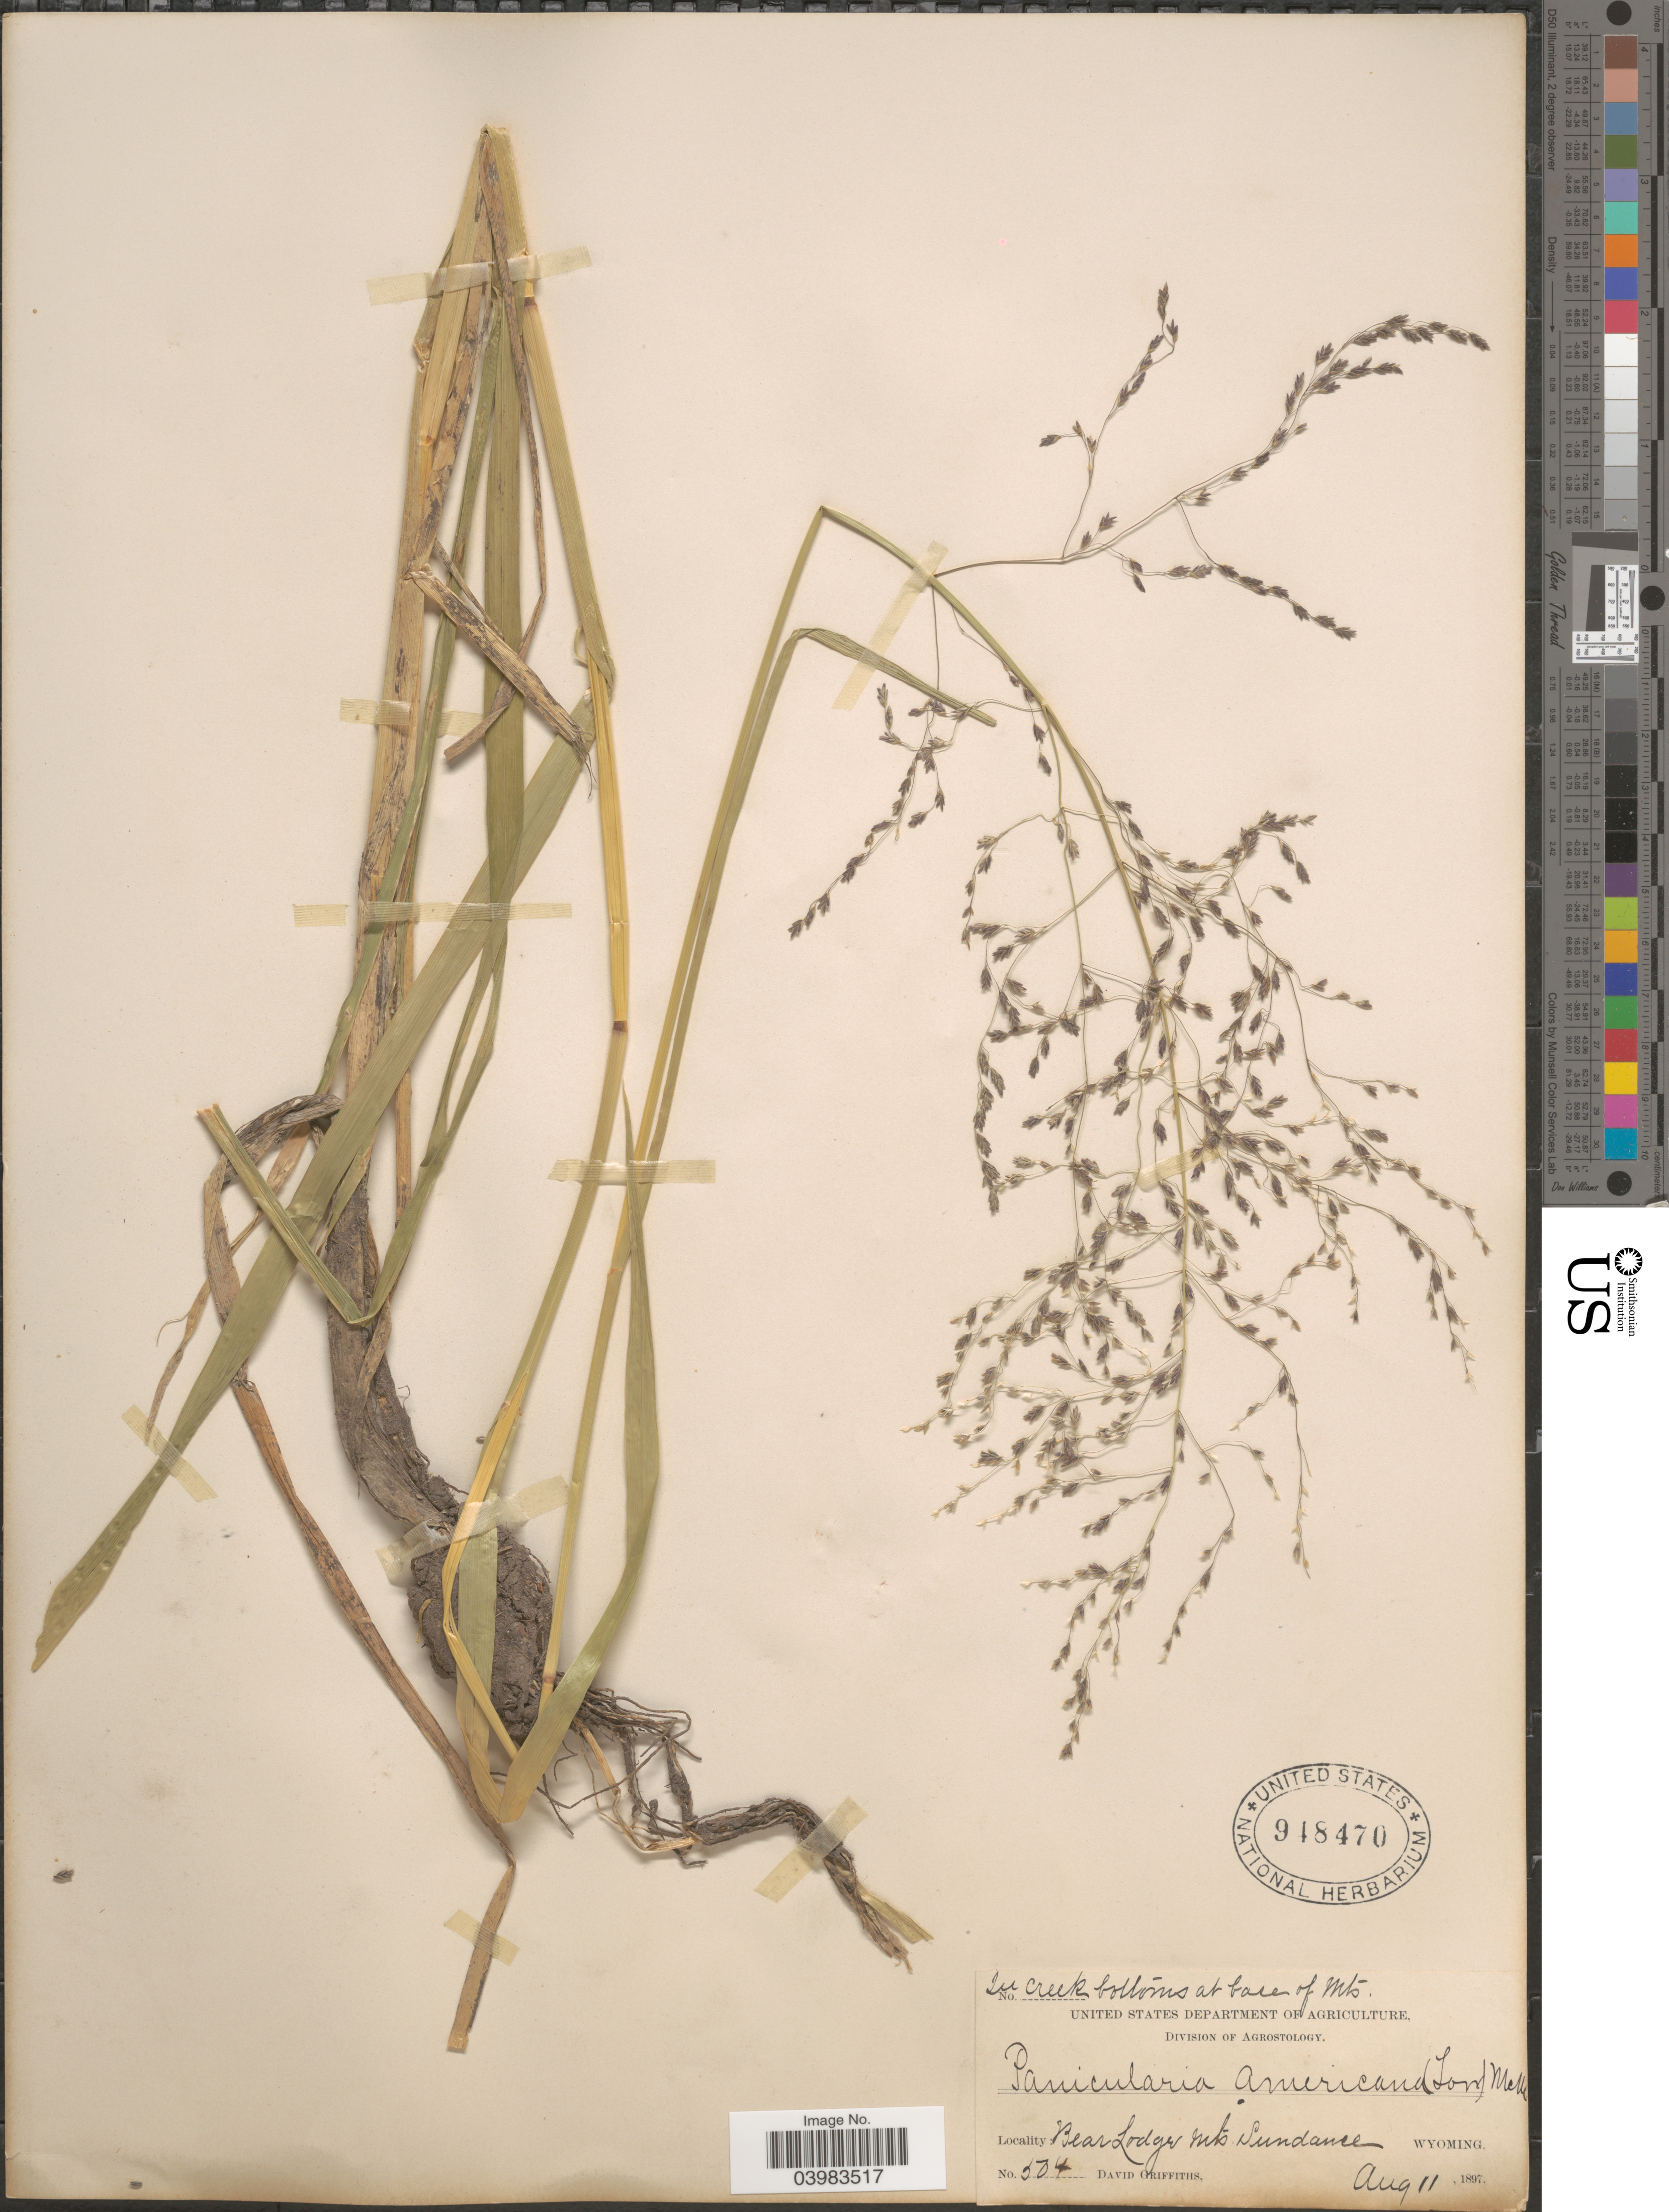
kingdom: Plantae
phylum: Tracheophyta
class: Liliopsida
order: Poales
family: Poaceae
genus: Glyceria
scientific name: Glyceria grandis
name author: S. Watson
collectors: D. Griffiths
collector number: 504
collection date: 1897-08-11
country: United States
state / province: Wyoming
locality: In creek bottoms at base of Mts. Bear Lodge mts. Sundance.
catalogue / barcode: US 948470